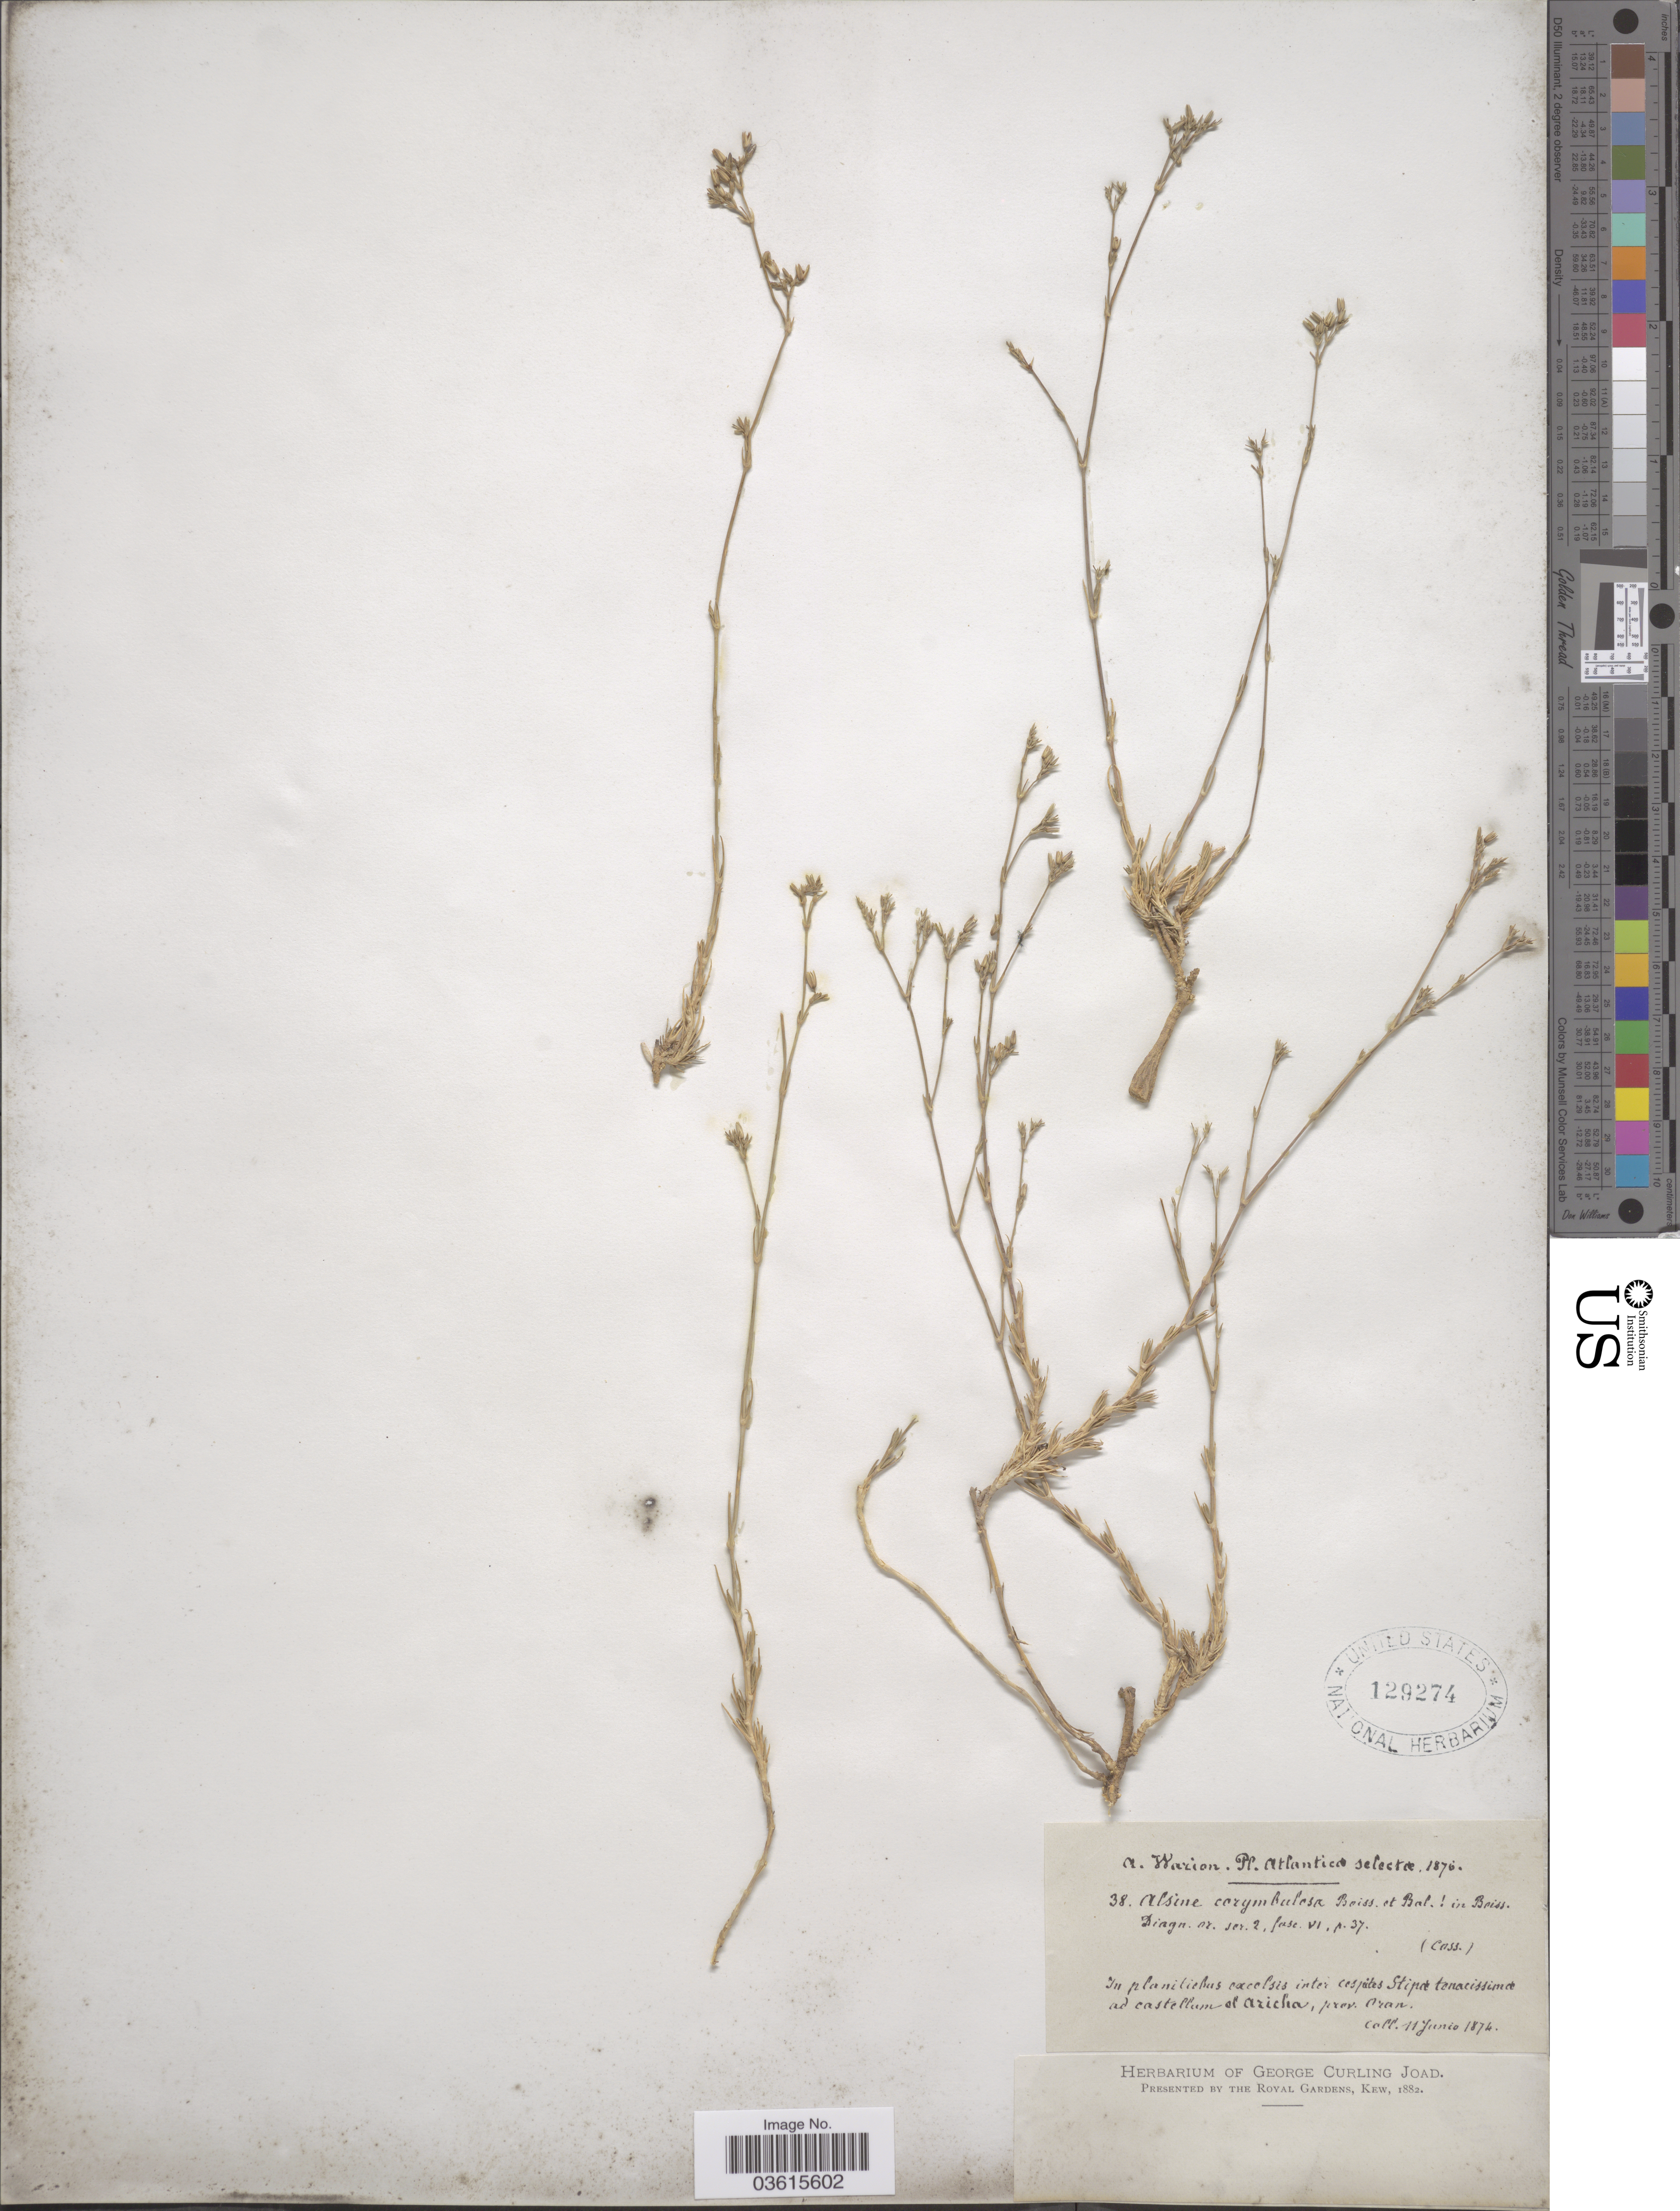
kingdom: Plantae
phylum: Tracheophyta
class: Magnoliopsida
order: Caryophyllales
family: Caryophyllaceae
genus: Arenaria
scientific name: Arenaria corymbulosa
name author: Delastre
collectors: A. Warion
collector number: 38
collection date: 1874-06-11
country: Algeria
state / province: Oran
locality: Atlantica selectæ. In planitiebus cacolsis inter cespites Stipa tenacissima ad castellum el Aricha.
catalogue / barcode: US 129274